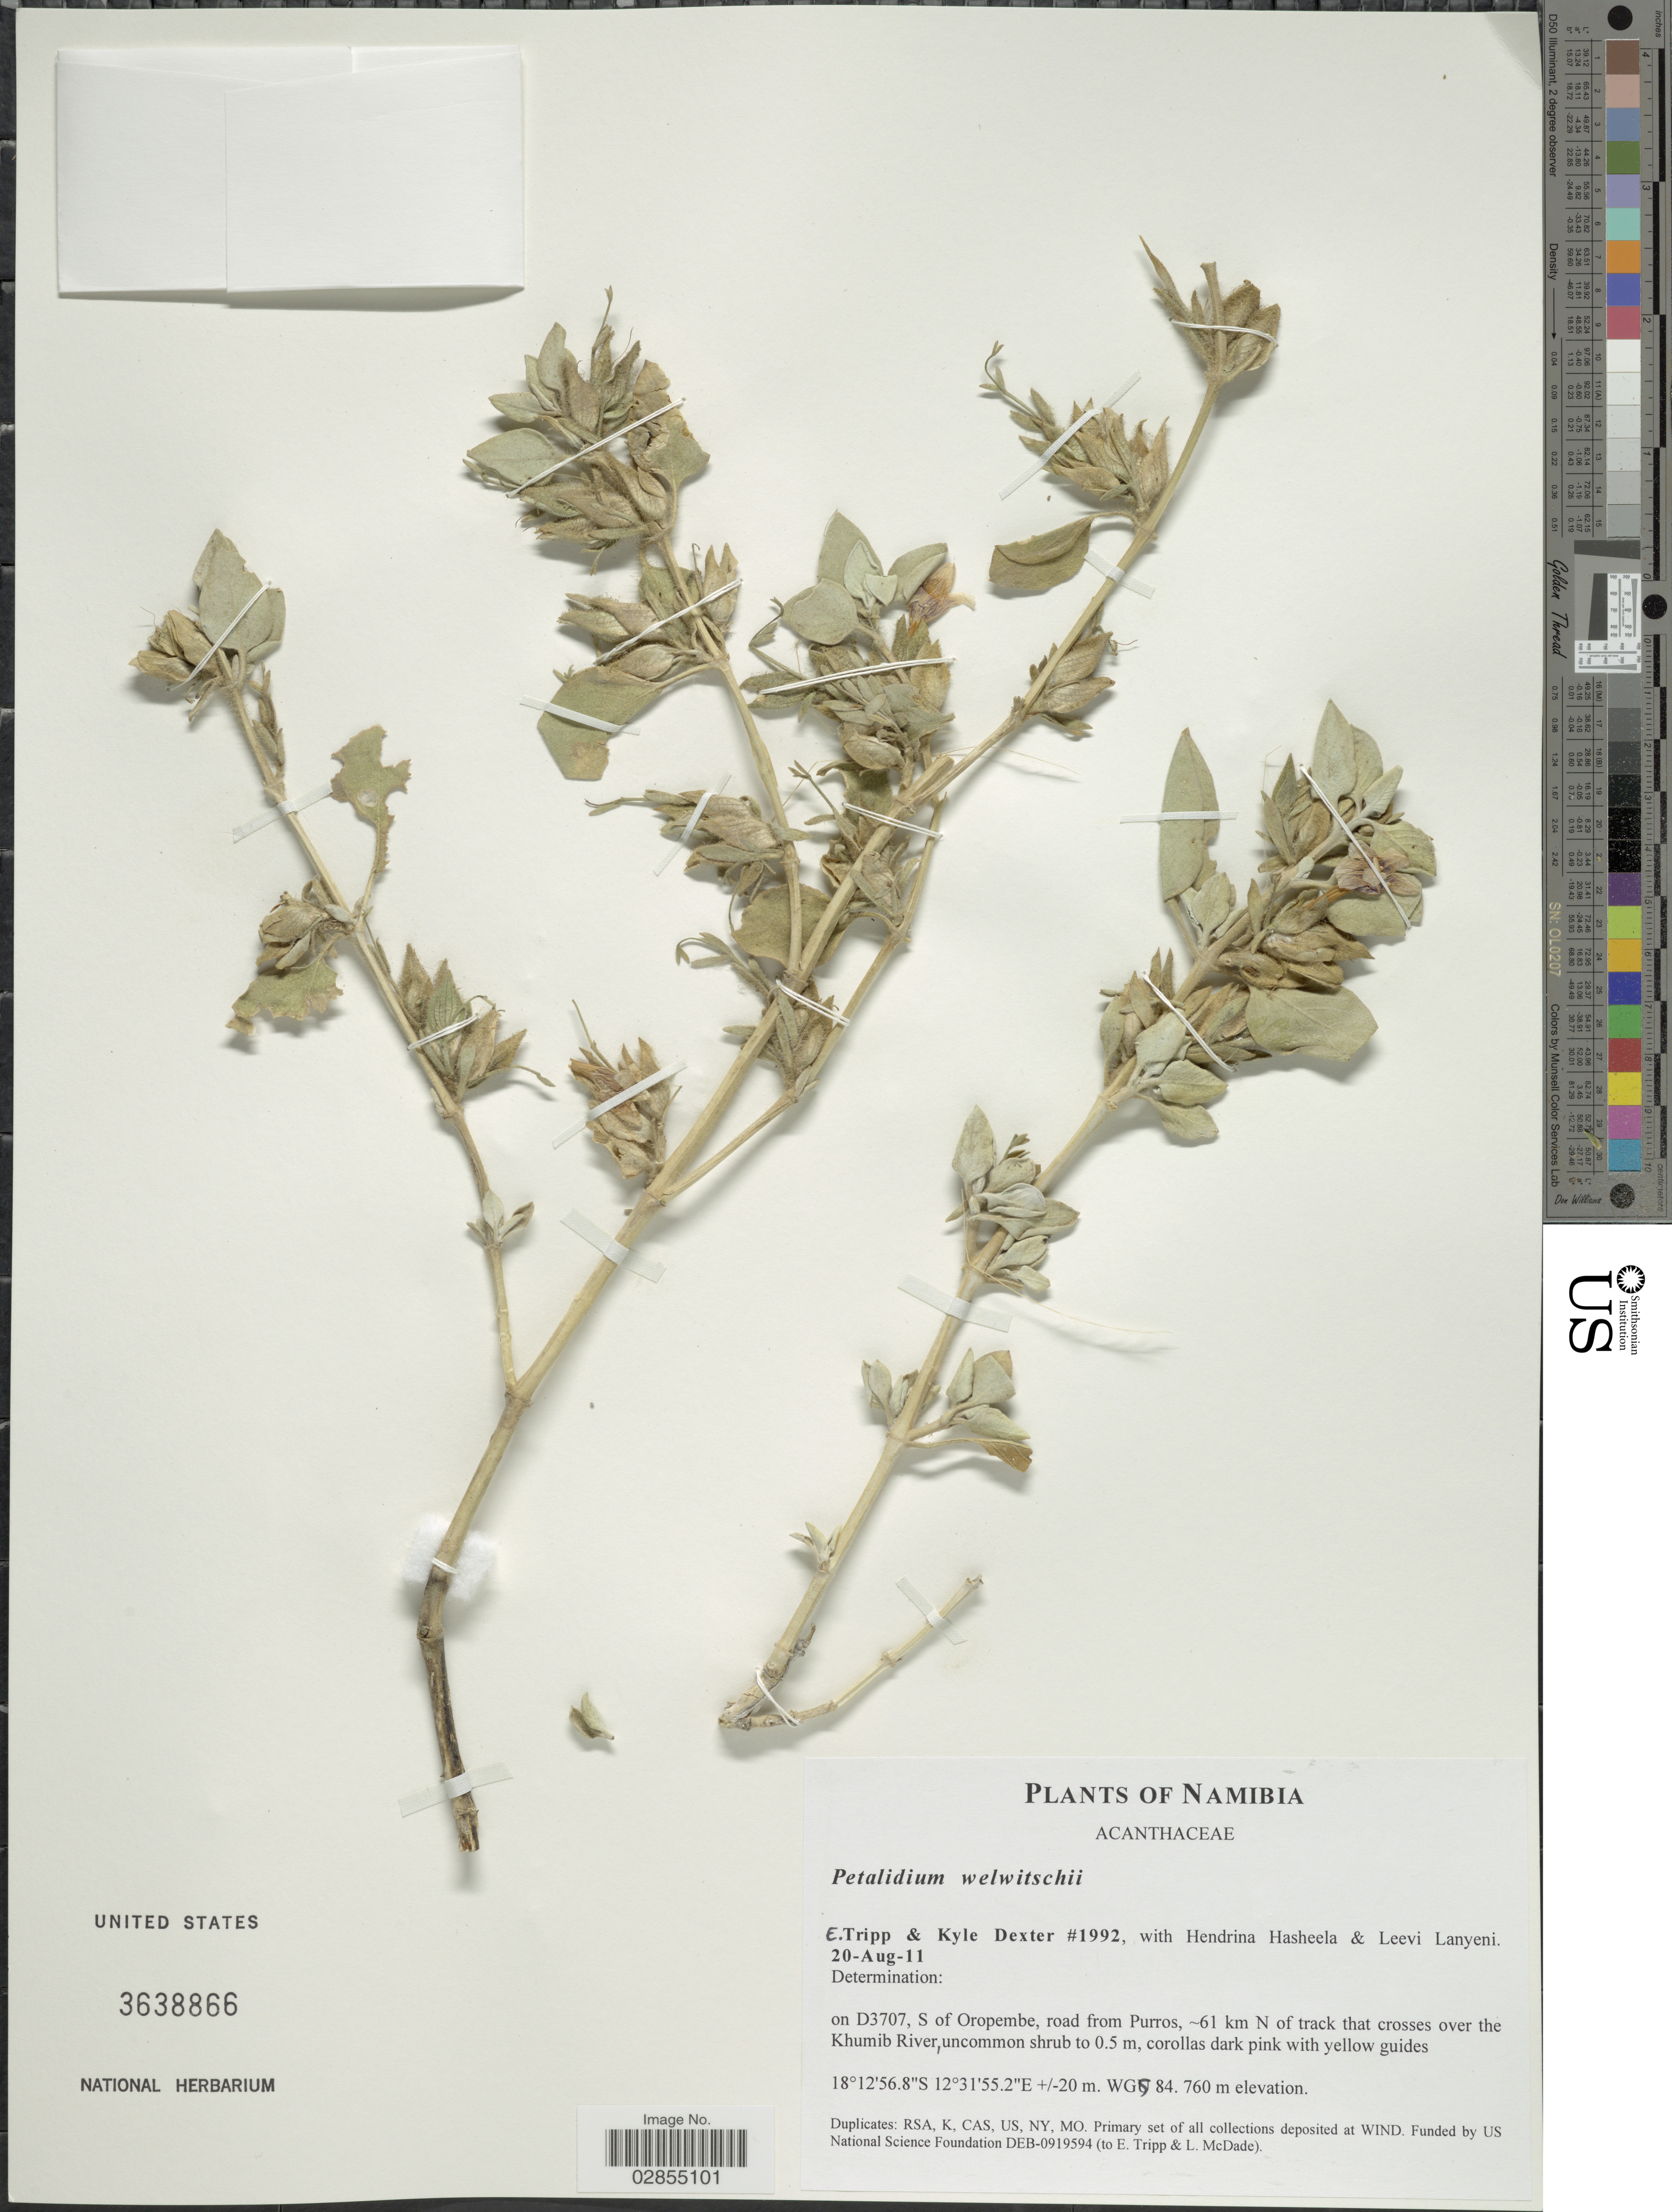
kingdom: Plantae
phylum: Tracheophyta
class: Magnoliopsida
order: Lamiales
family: Acanthaceae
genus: Petalidium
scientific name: Petalidium welwitschii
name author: S. Moore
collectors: E. Tripp, K. Dexter, H. Hasheela & L. Lanyeni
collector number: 1992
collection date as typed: Transcribed d/m/y: 20/8/11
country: Namibia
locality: On D3707, S of Oropembe, road from Purros, 61 km N of track that crosses over the Khumib River.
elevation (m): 760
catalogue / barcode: US 3638866